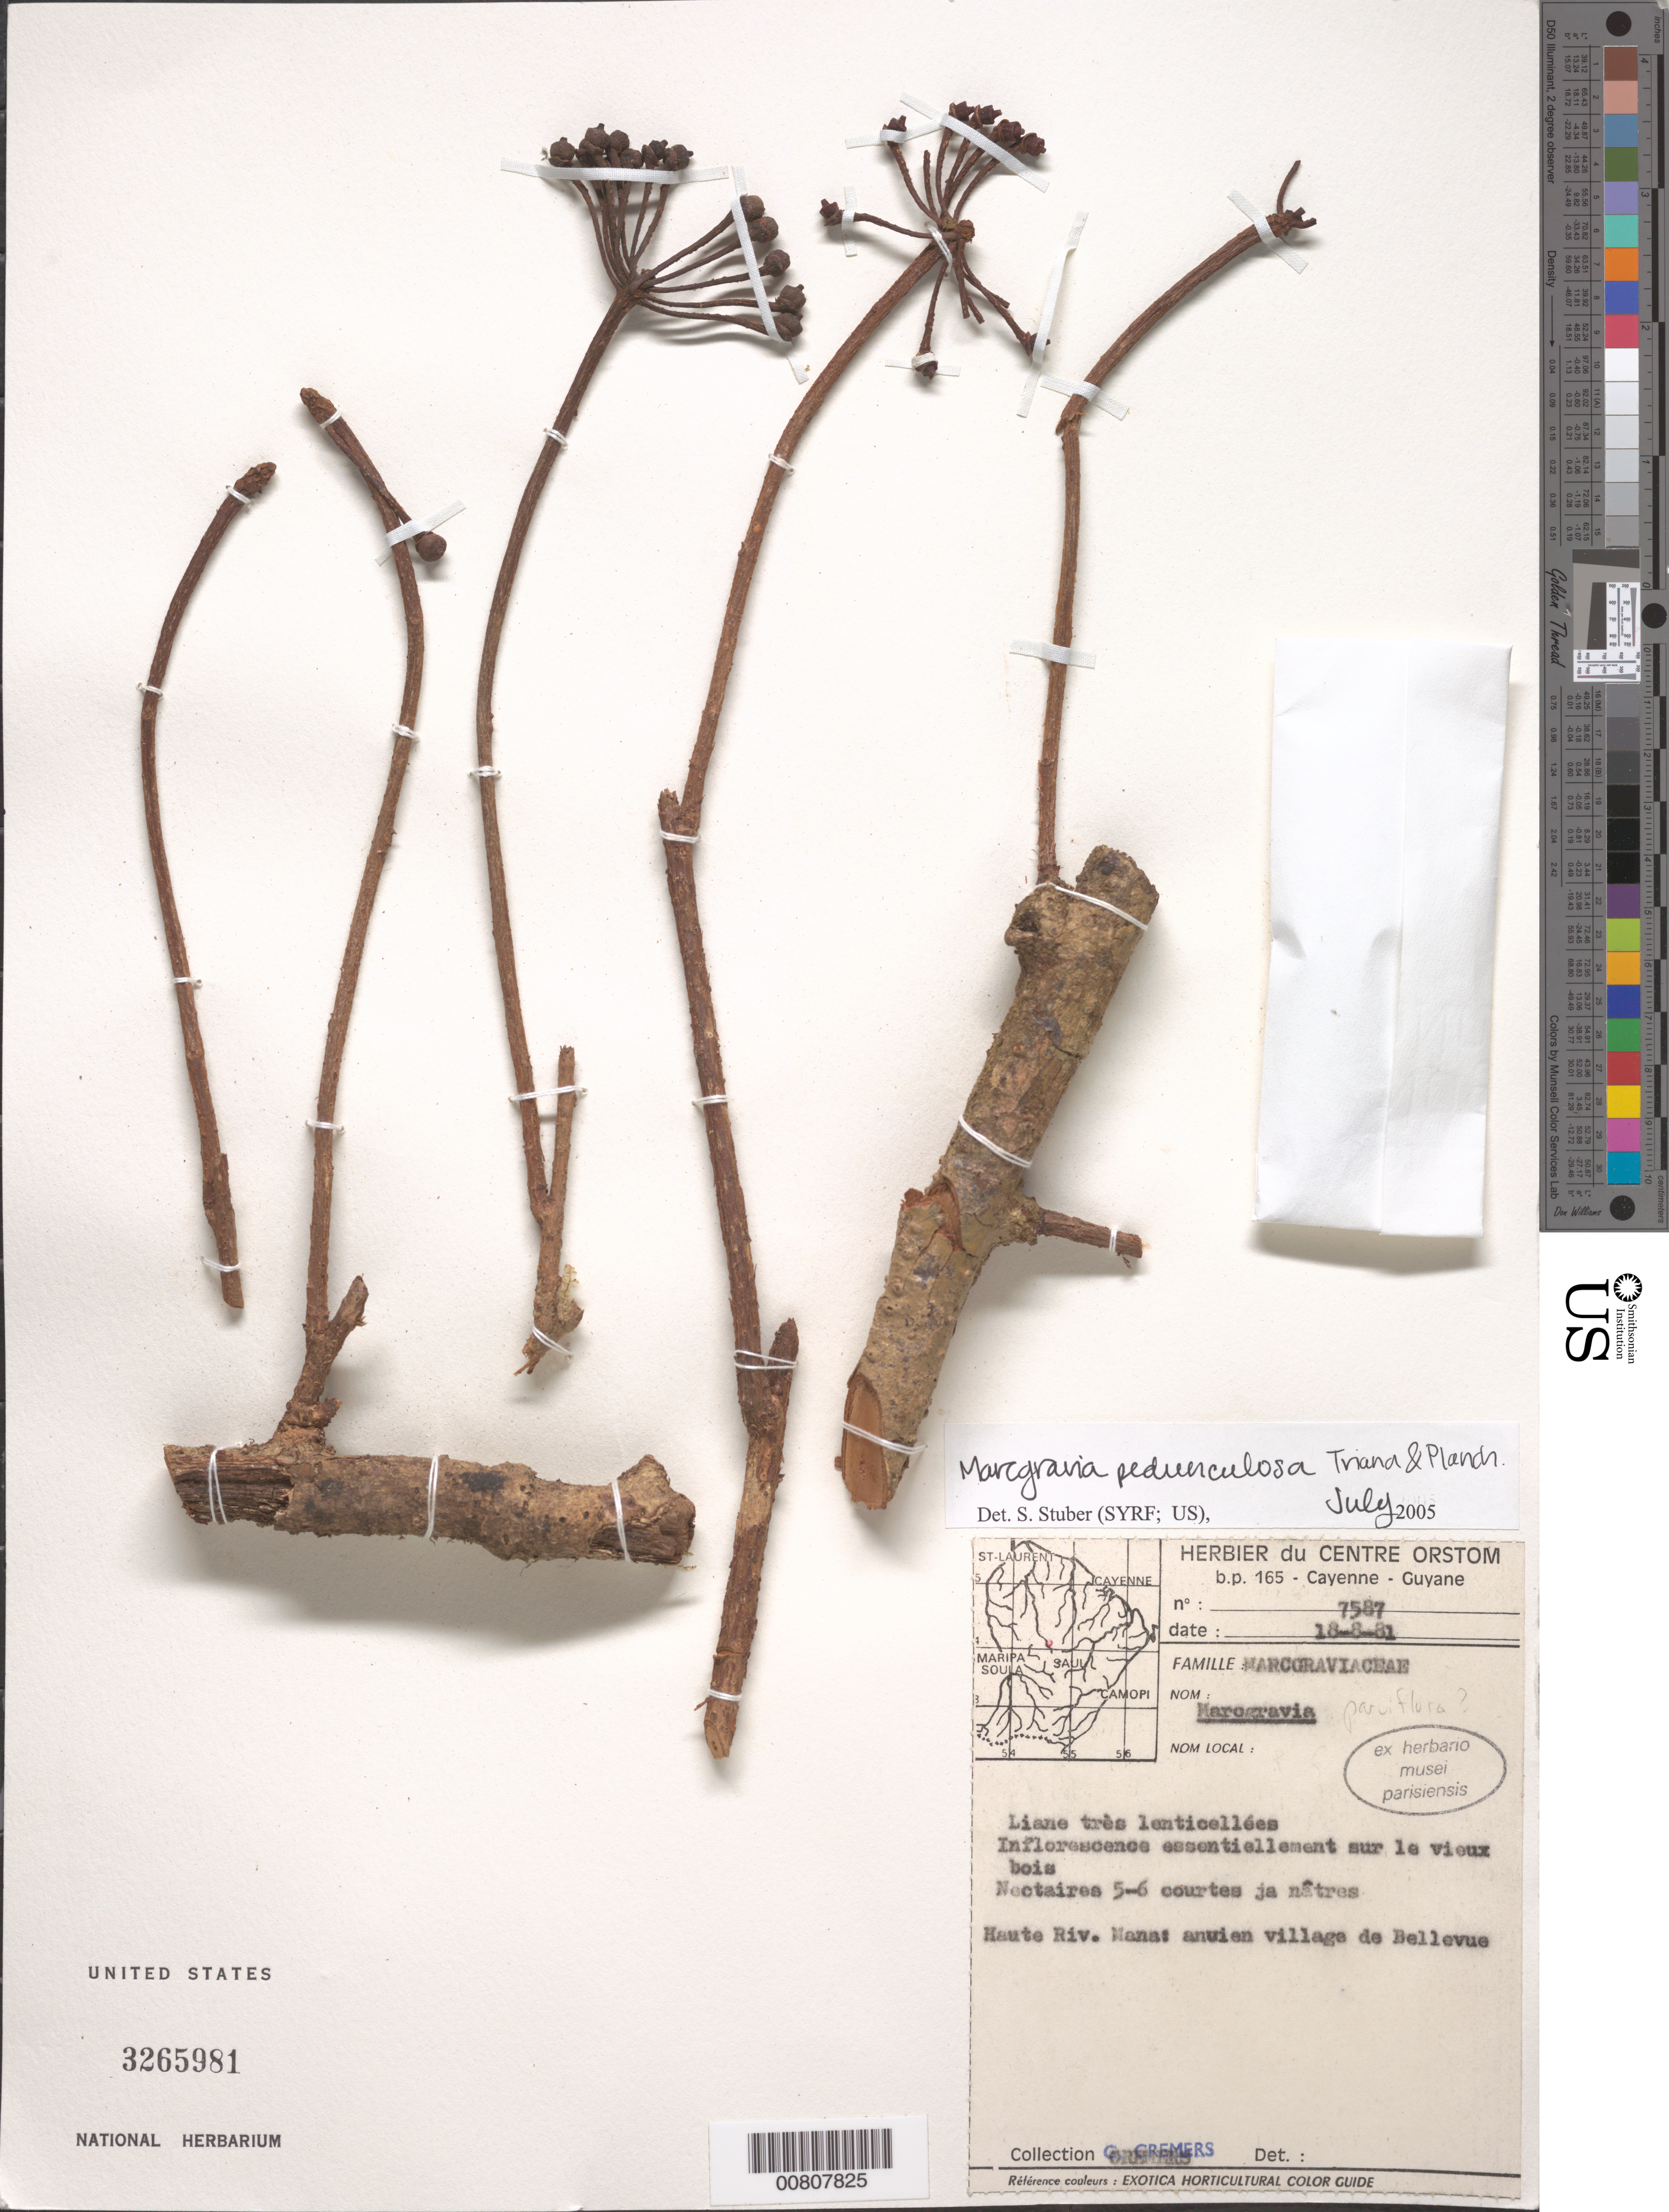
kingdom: Plantae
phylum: Tracheophyta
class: Magnoliopsida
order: Ericales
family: Marcgraviaceae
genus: Marcgravia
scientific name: Marcgravia pedunculosa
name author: Triana & Planch.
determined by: Stuber, S.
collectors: G. Cremers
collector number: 7587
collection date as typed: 18-Aug-81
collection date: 1981-08-18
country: French Guiana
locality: Rivière Mana, ancien village de Bellevue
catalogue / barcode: US 3265981